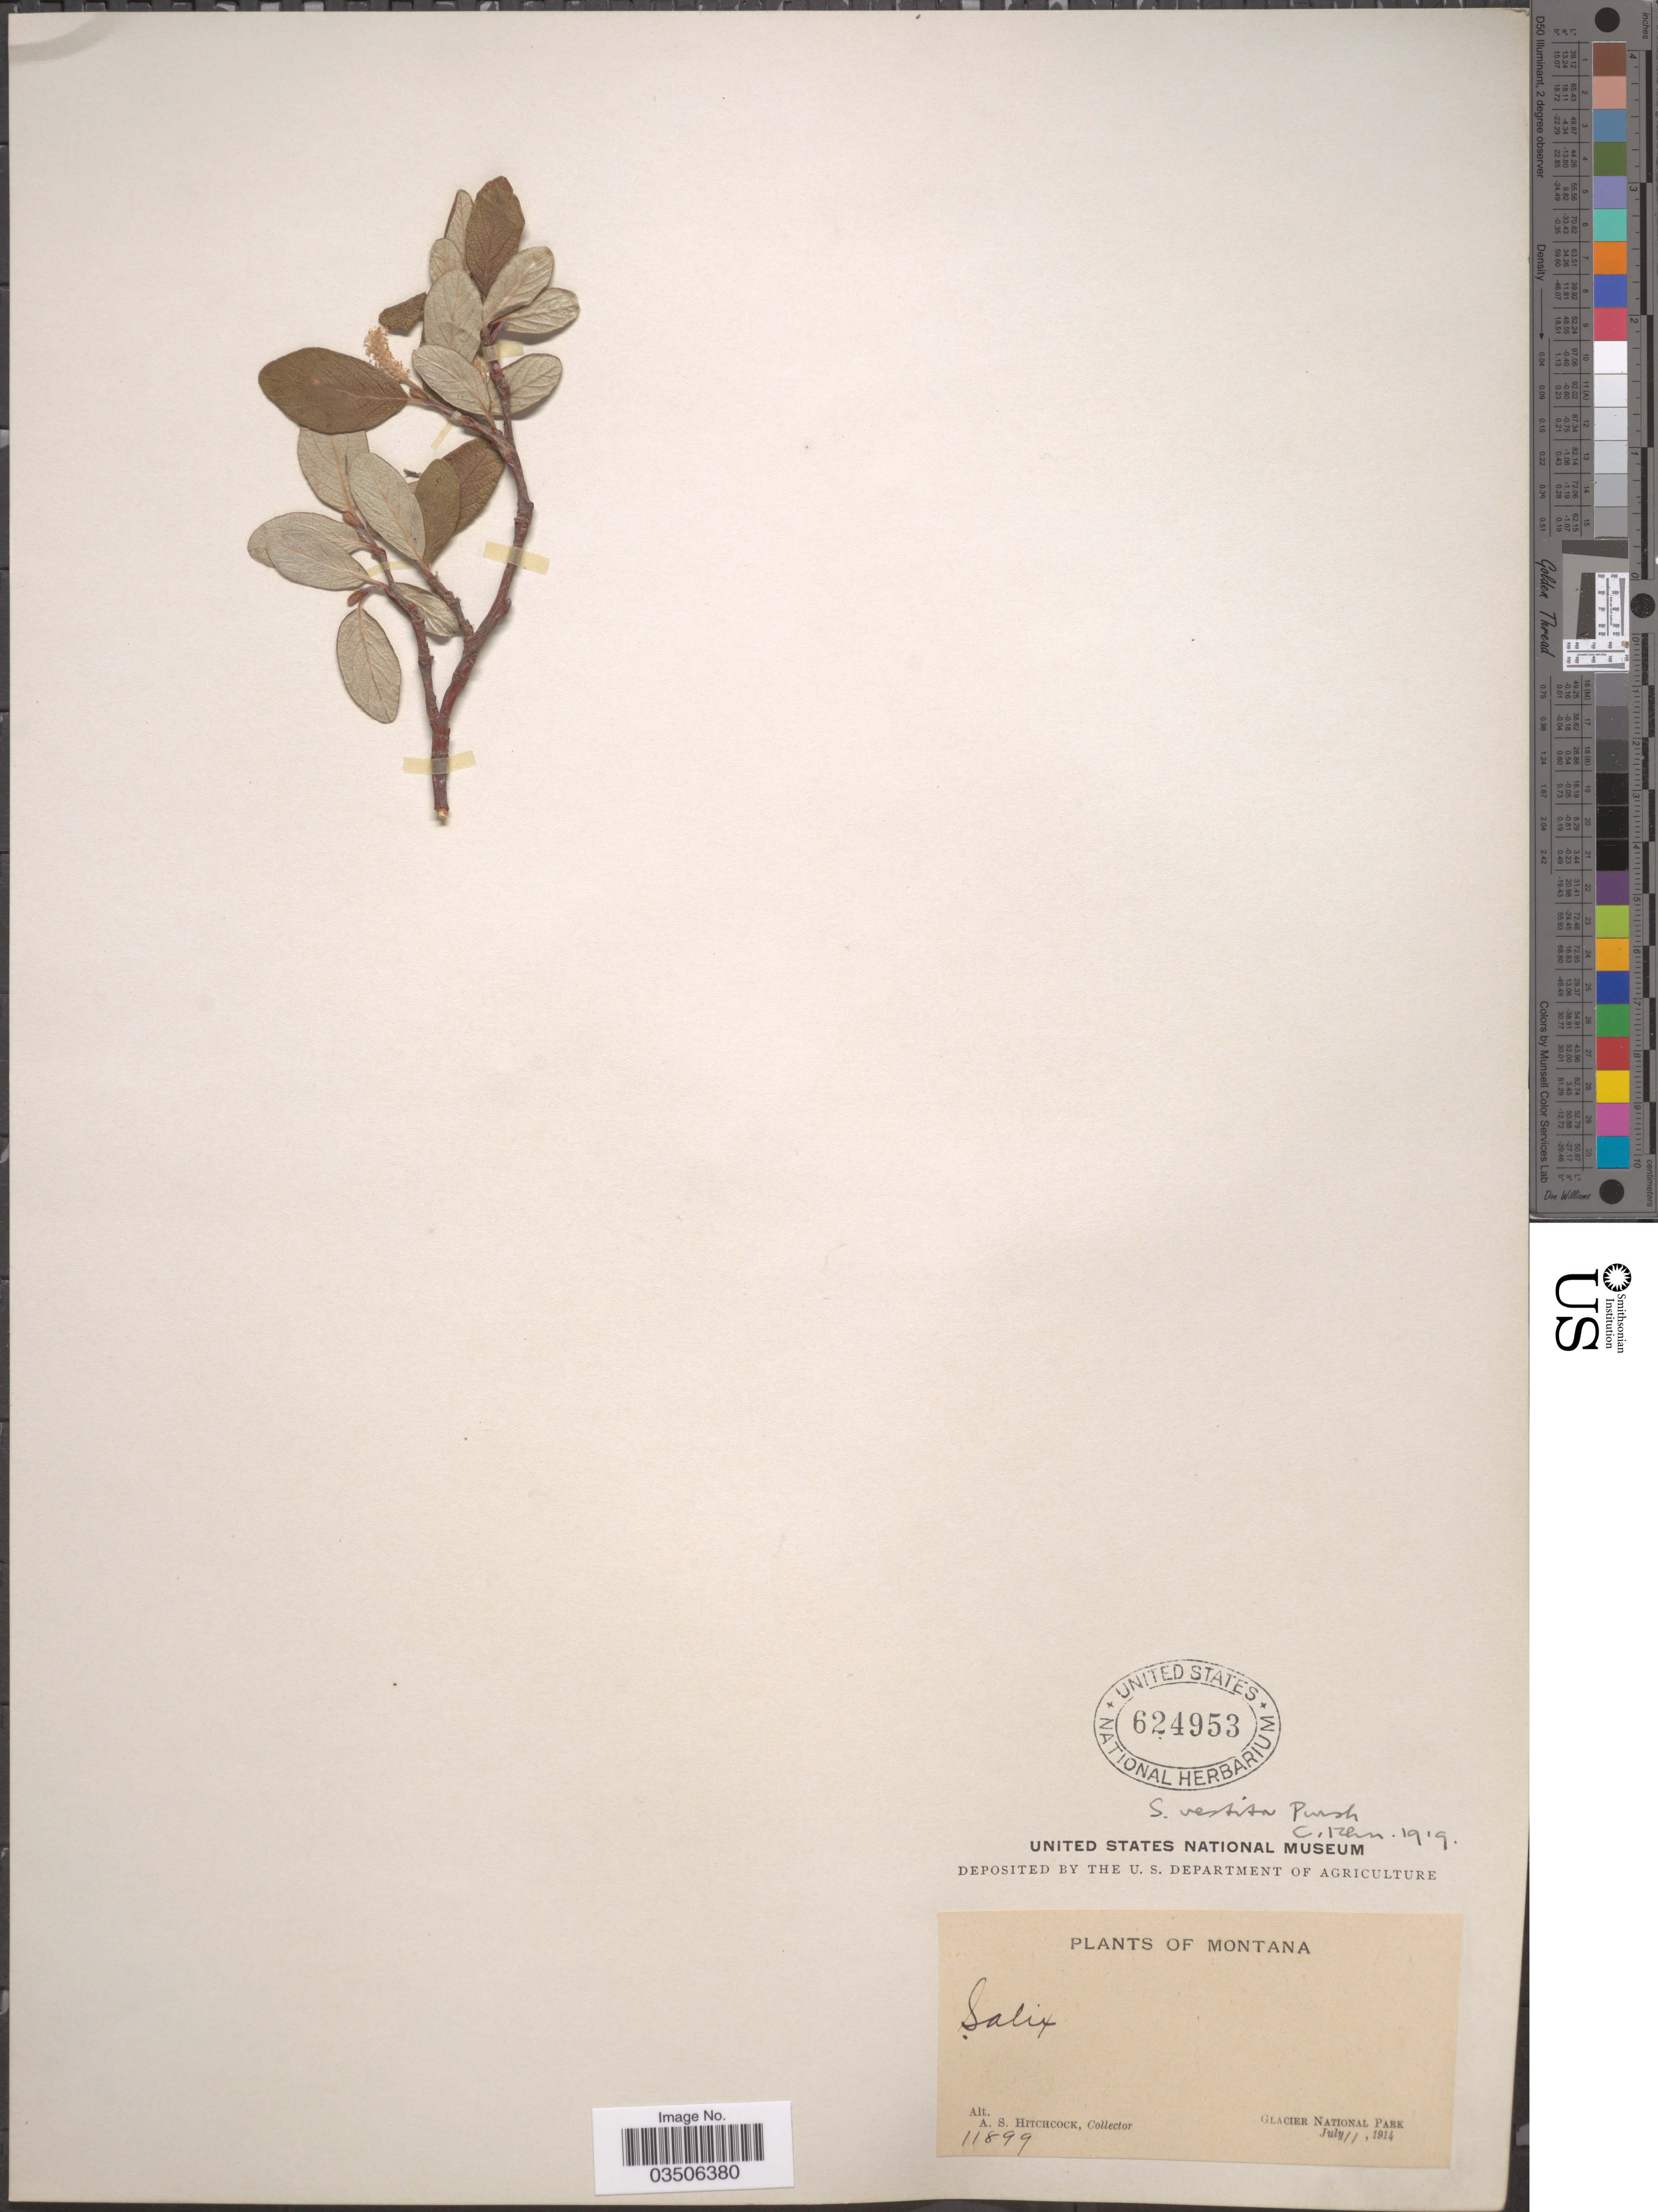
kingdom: Plantae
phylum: Tracheophyta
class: Magnoliopsida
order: Malpighiales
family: Salicaceae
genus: Salix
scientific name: Salix vestita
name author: Pursh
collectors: A. S. Hitchcock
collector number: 11899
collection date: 1914-07-11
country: United States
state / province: Montana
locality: Glacier National Park.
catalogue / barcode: US 624953